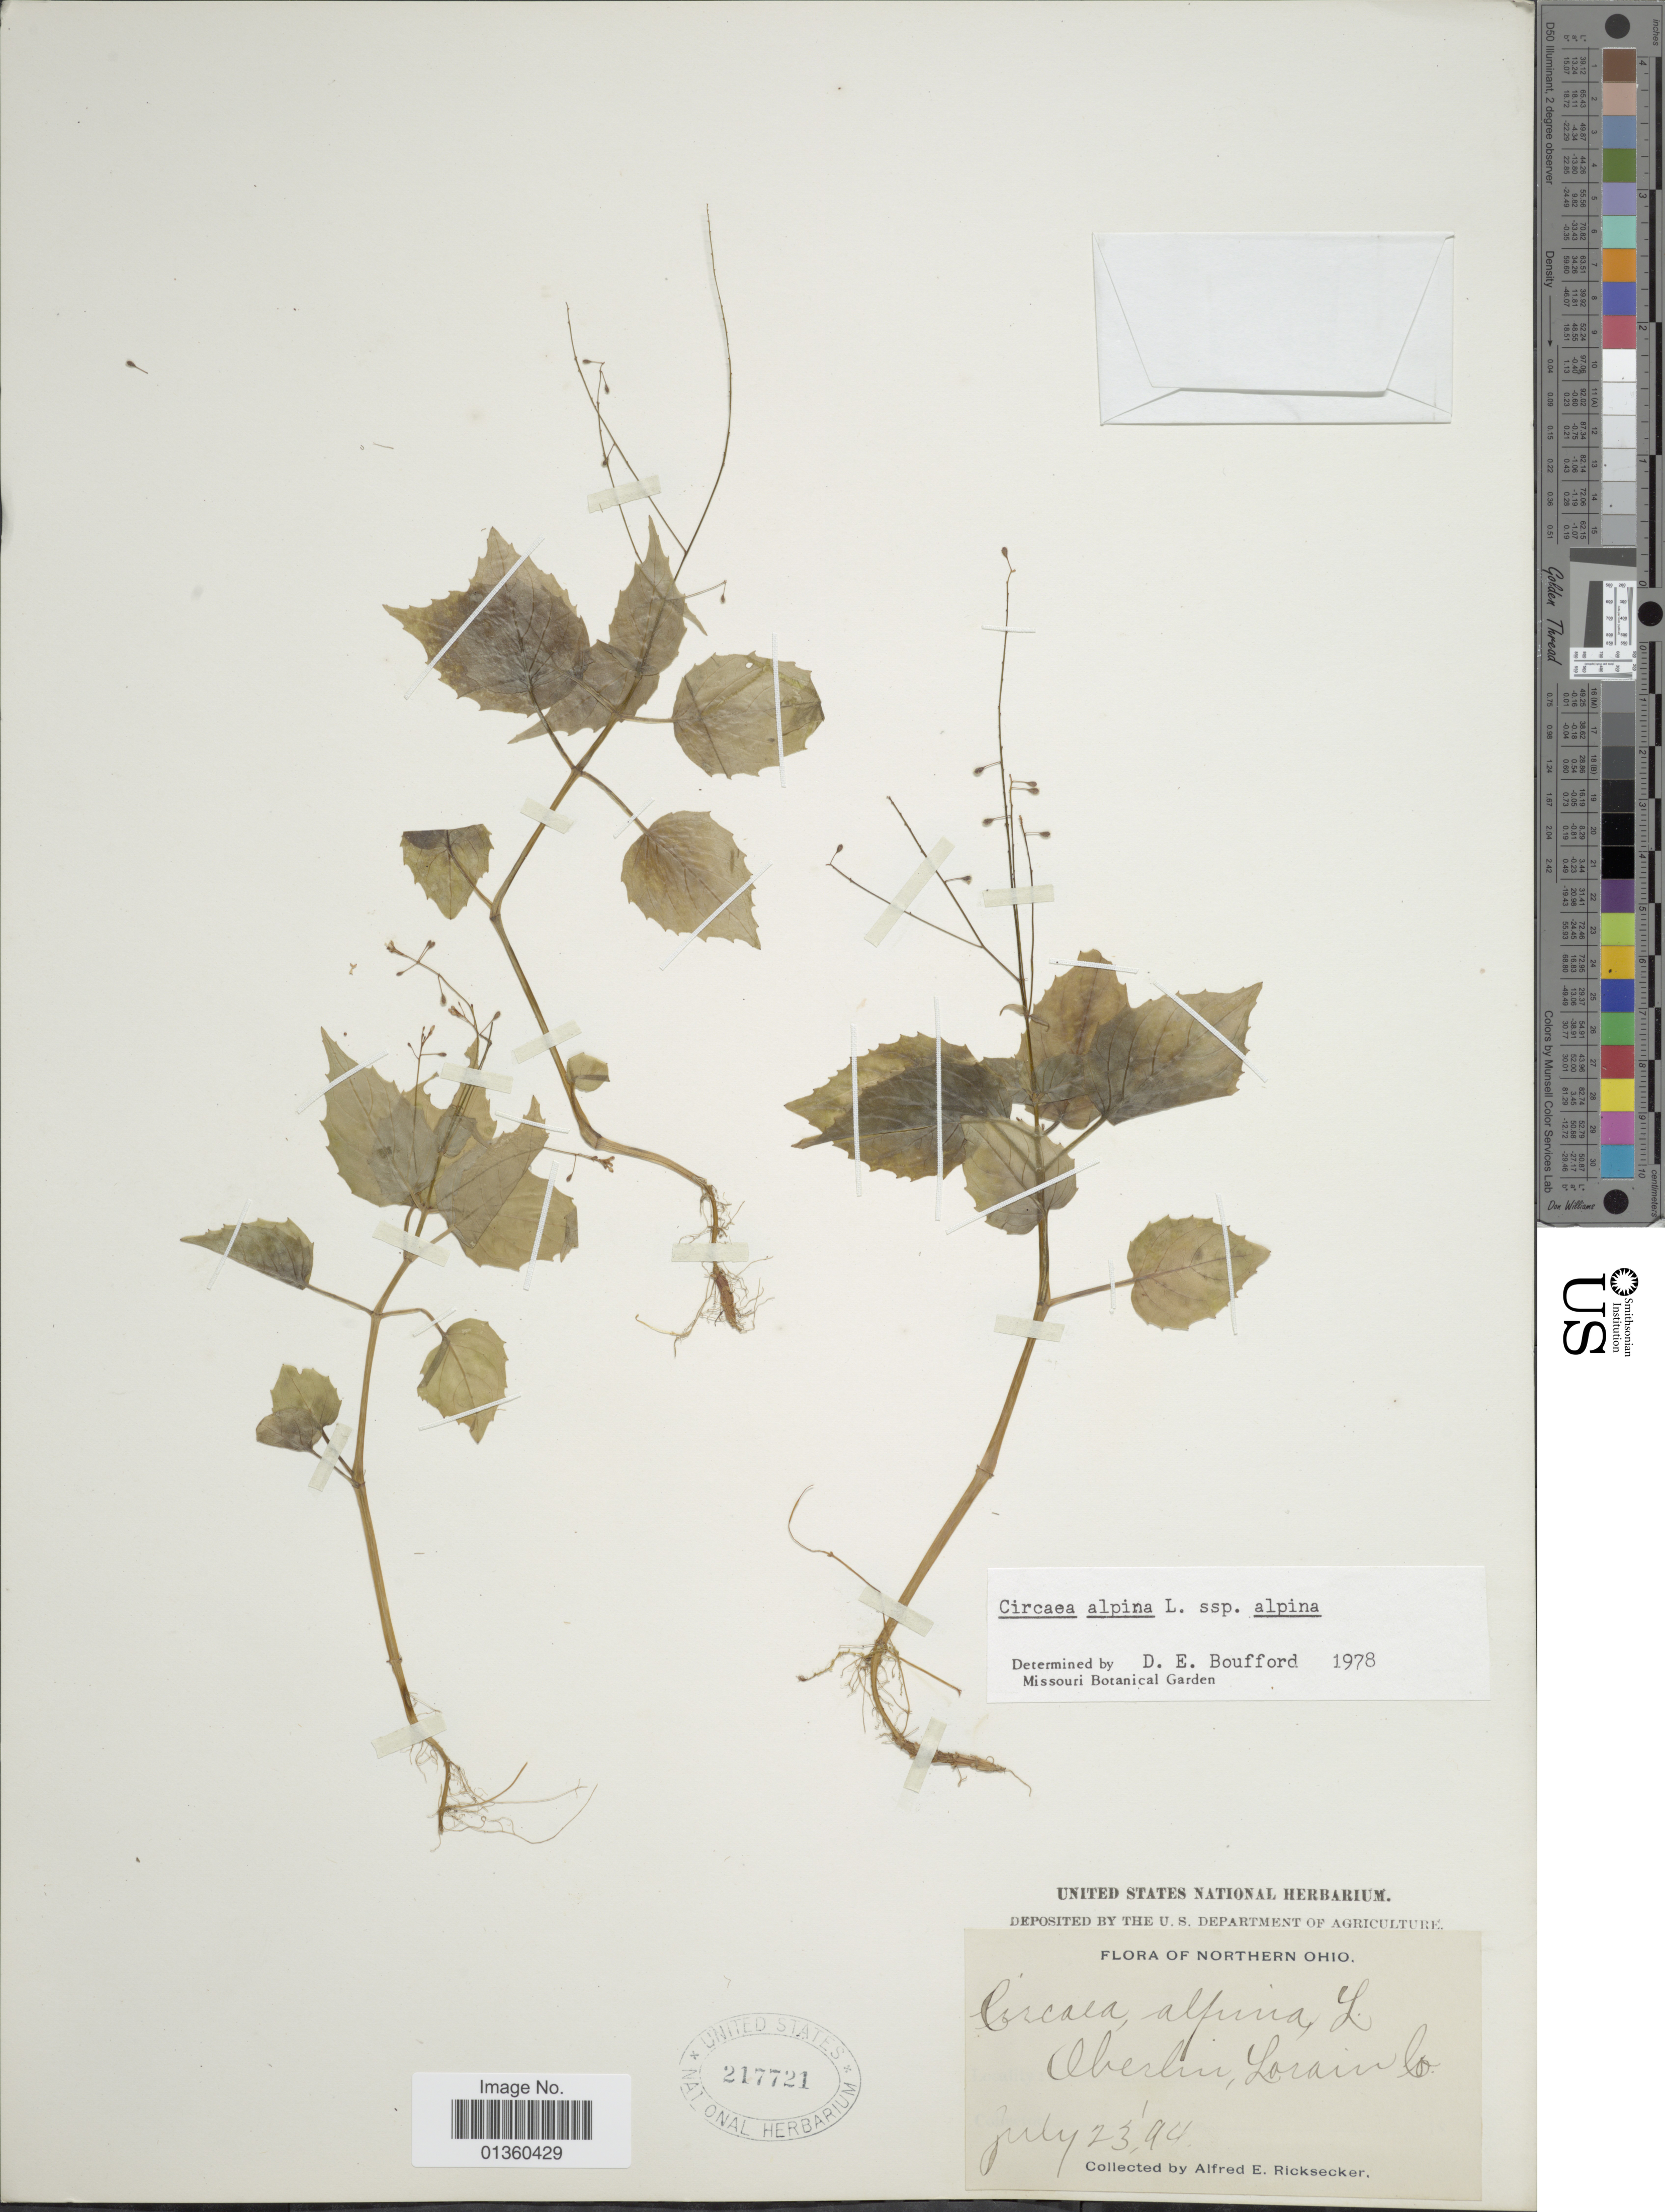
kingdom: Plantae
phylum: Tracheophyta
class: Magnoliopsida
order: Myrtales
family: Onagraceae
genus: Circaea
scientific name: Circaea alpina subsp. alpina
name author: L.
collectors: A. E. Ricksecker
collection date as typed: Transcribed d/m/y: 23/7/94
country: United States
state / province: Ohio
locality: Northern Ohio, Oberlin Lorain Co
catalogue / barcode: US 217721